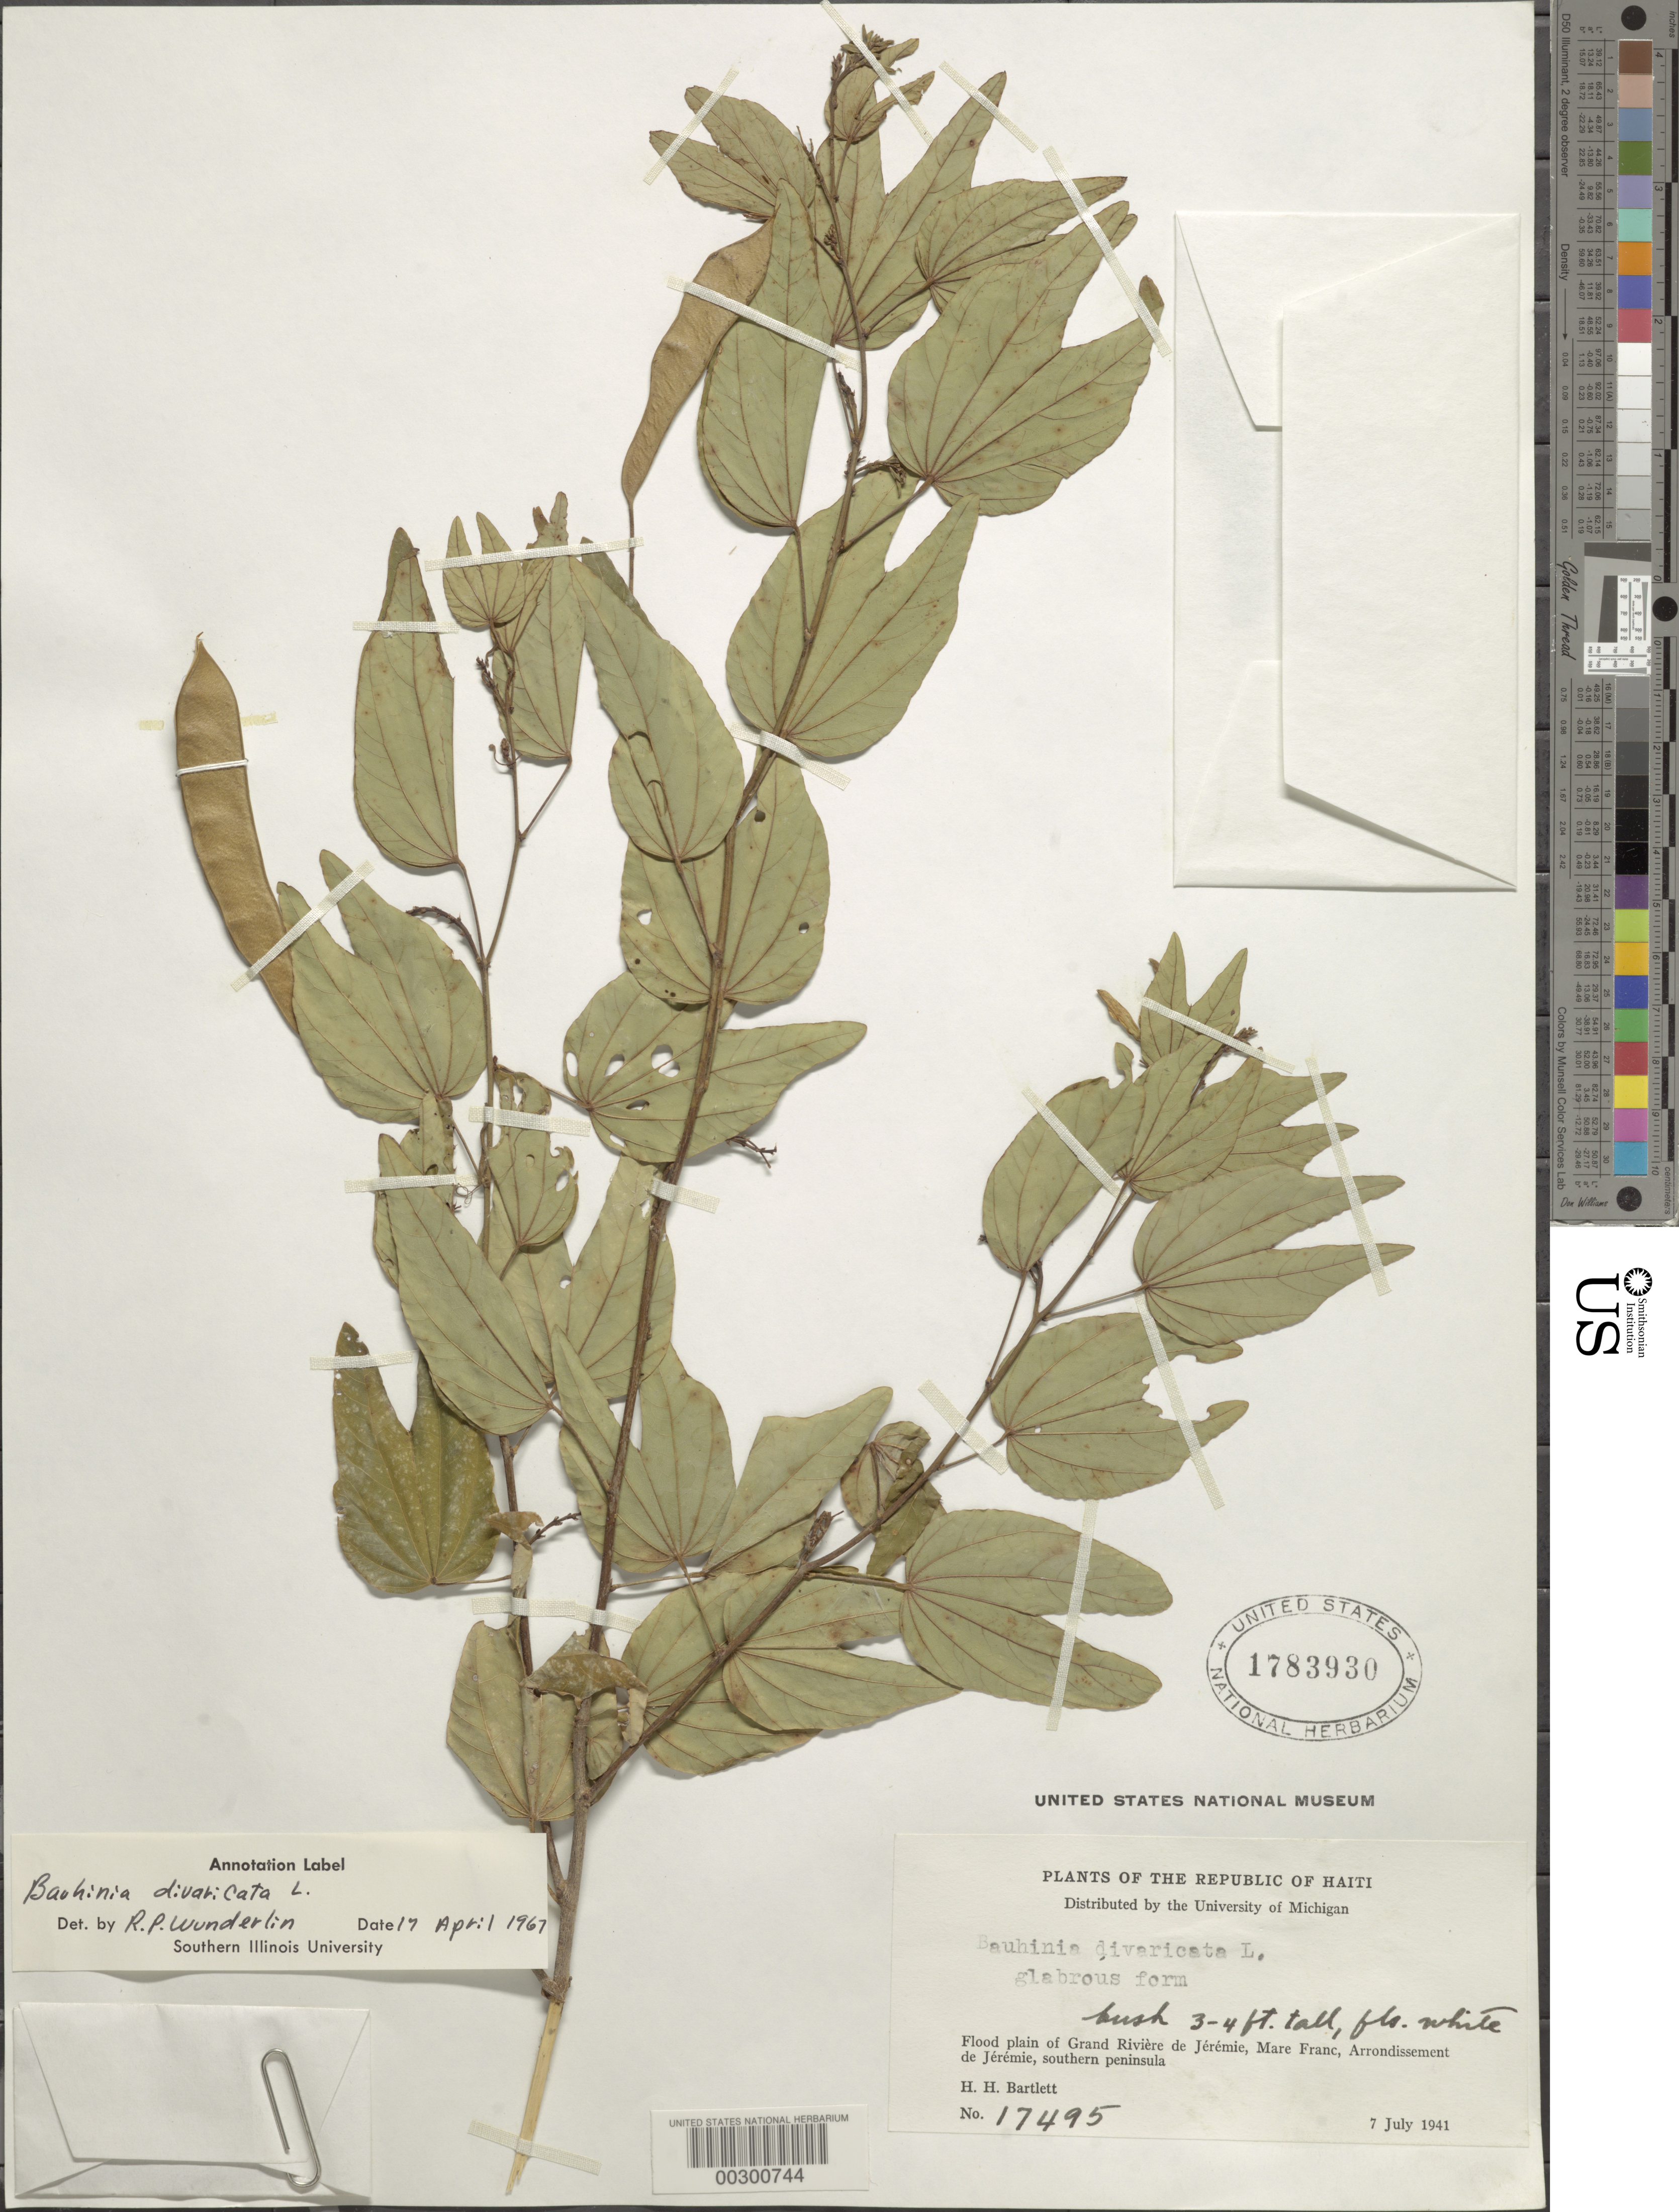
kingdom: Plantae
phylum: Tracheophyta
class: Magnoliopsida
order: Fabales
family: Fabaceae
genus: Bauhinia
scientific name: Bauhinia divaricata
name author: L.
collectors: H. H. Bartlett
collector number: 17495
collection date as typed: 07 Jul 1941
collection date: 1941-07-07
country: Haiti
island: Hispaniola Island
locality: Flood plain of grand riviere de jeremie, mare franc, arrondissement de jeremie, southern peninsula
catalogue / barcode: US 1783930